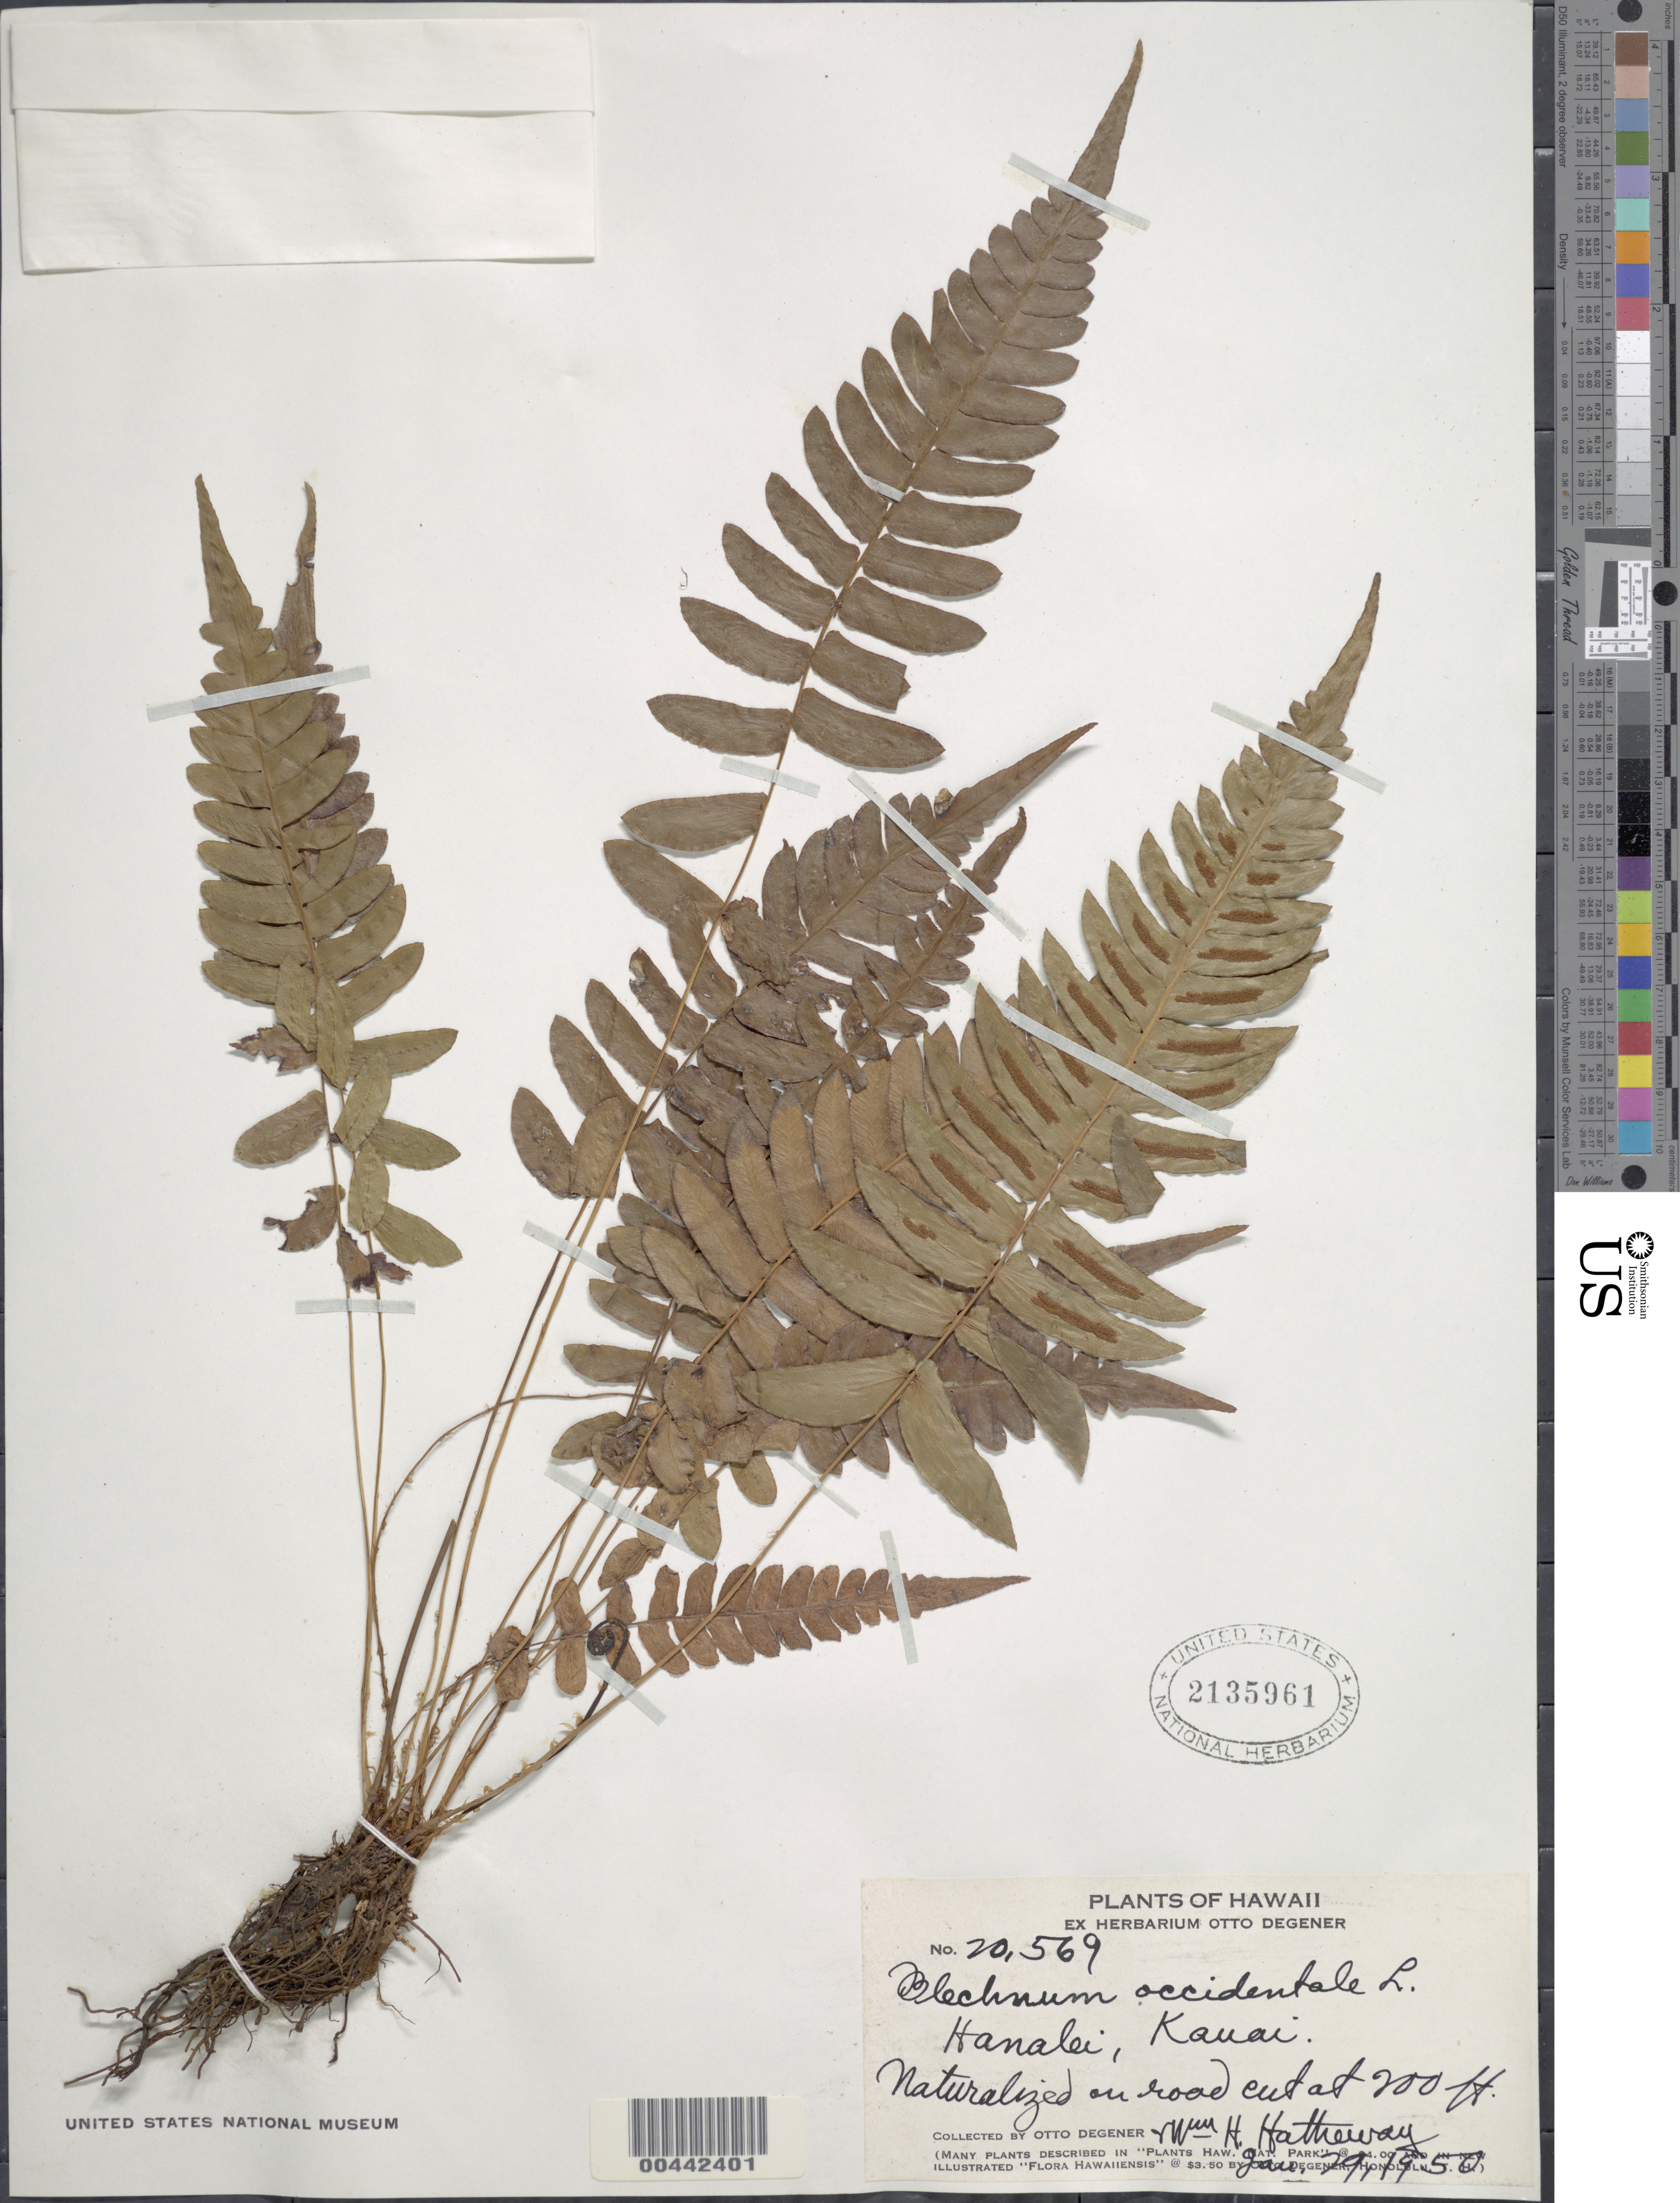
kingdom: Plantae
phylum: Tracheophyta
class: Polypodiopsida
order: Polypodiales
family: Blechnaceae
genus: Blechnum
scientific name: Blechnum appendiculatum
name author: Willd.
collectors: O. Degener & W. H. Hatheway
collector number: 20569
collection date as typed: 29 Jan 1950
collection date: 1950-01-29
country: United States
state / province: Hawaii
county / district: Kauai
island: Kaua'i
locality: Hanalei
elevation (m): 61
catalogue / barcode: US 2135961